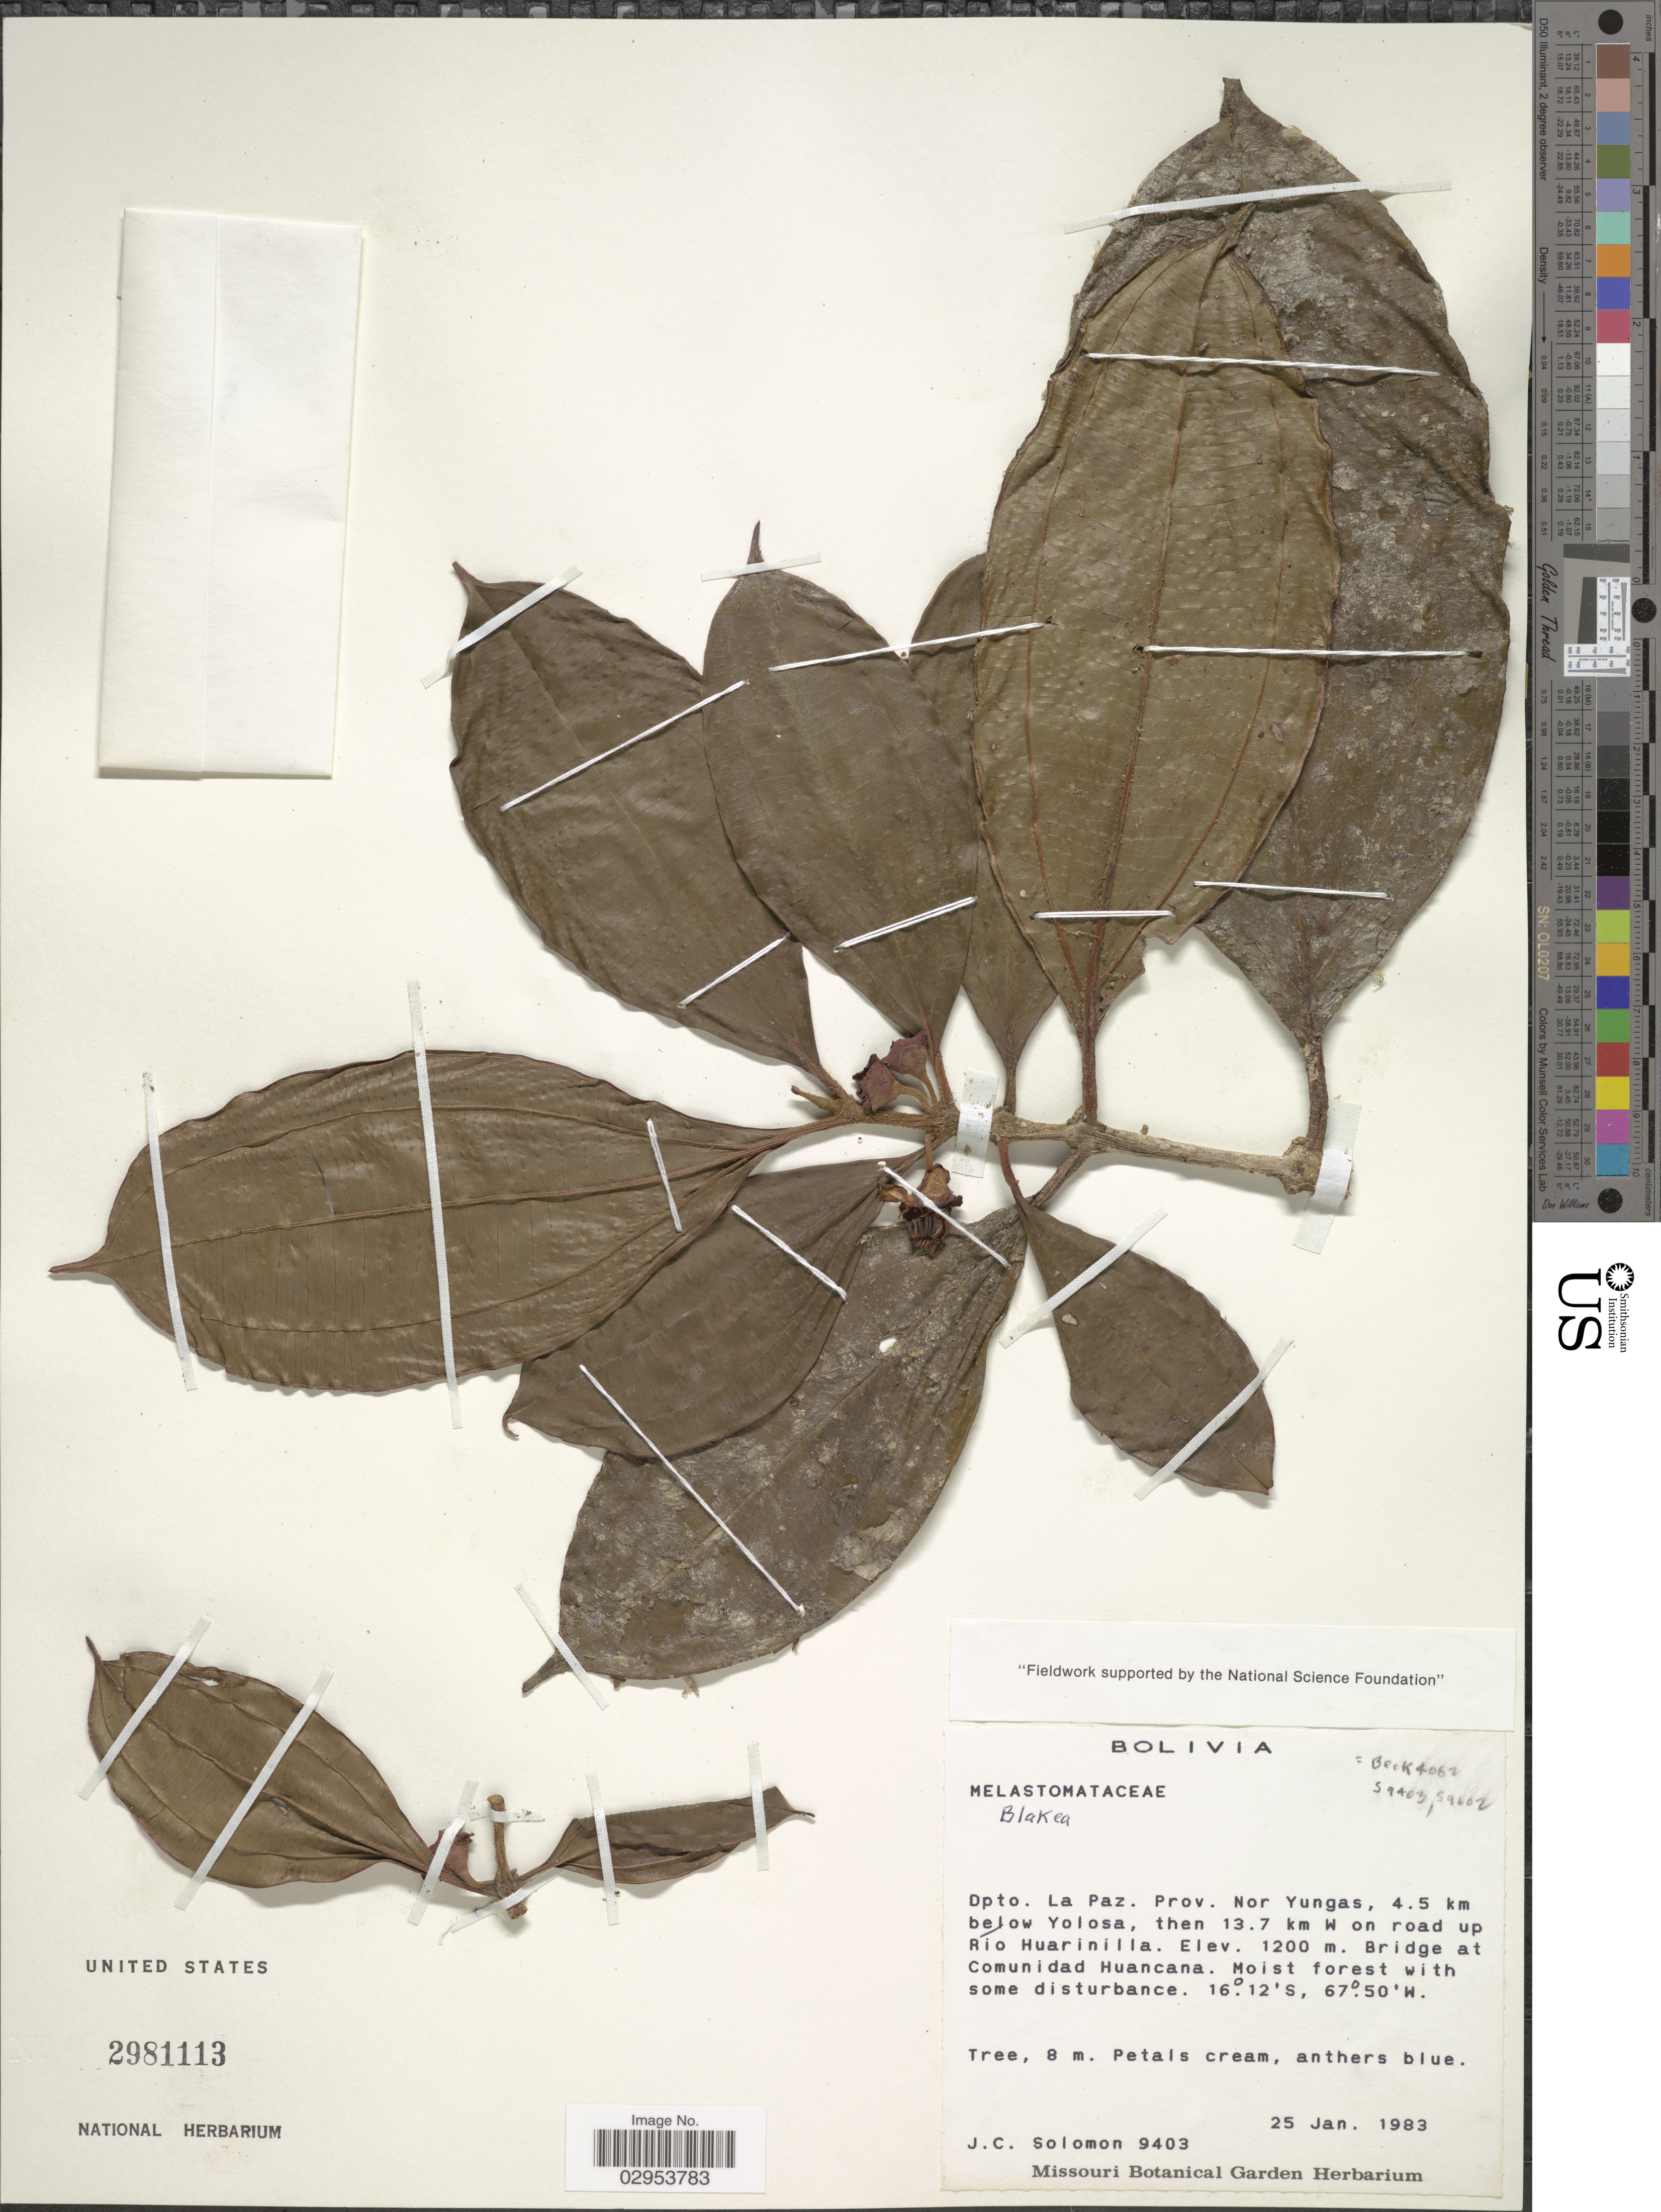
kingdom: Plantae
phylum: Tracheophyta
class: Magnoliopsida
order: Myrtales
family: Melastomataceae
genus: Blakea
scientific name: Blakea sp.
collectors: J. C. Solomon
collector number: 9403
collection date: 1983-01-25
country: Bolivia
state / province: La Paz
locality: Dpto. La Paz. Prov. Nor Yungas, 4.5 km below Yolosa, then 13.7 km W on road up Rio Huarinilla. Bridge at Comunidad Huancana.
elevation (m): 1200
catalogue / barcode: US 2981113